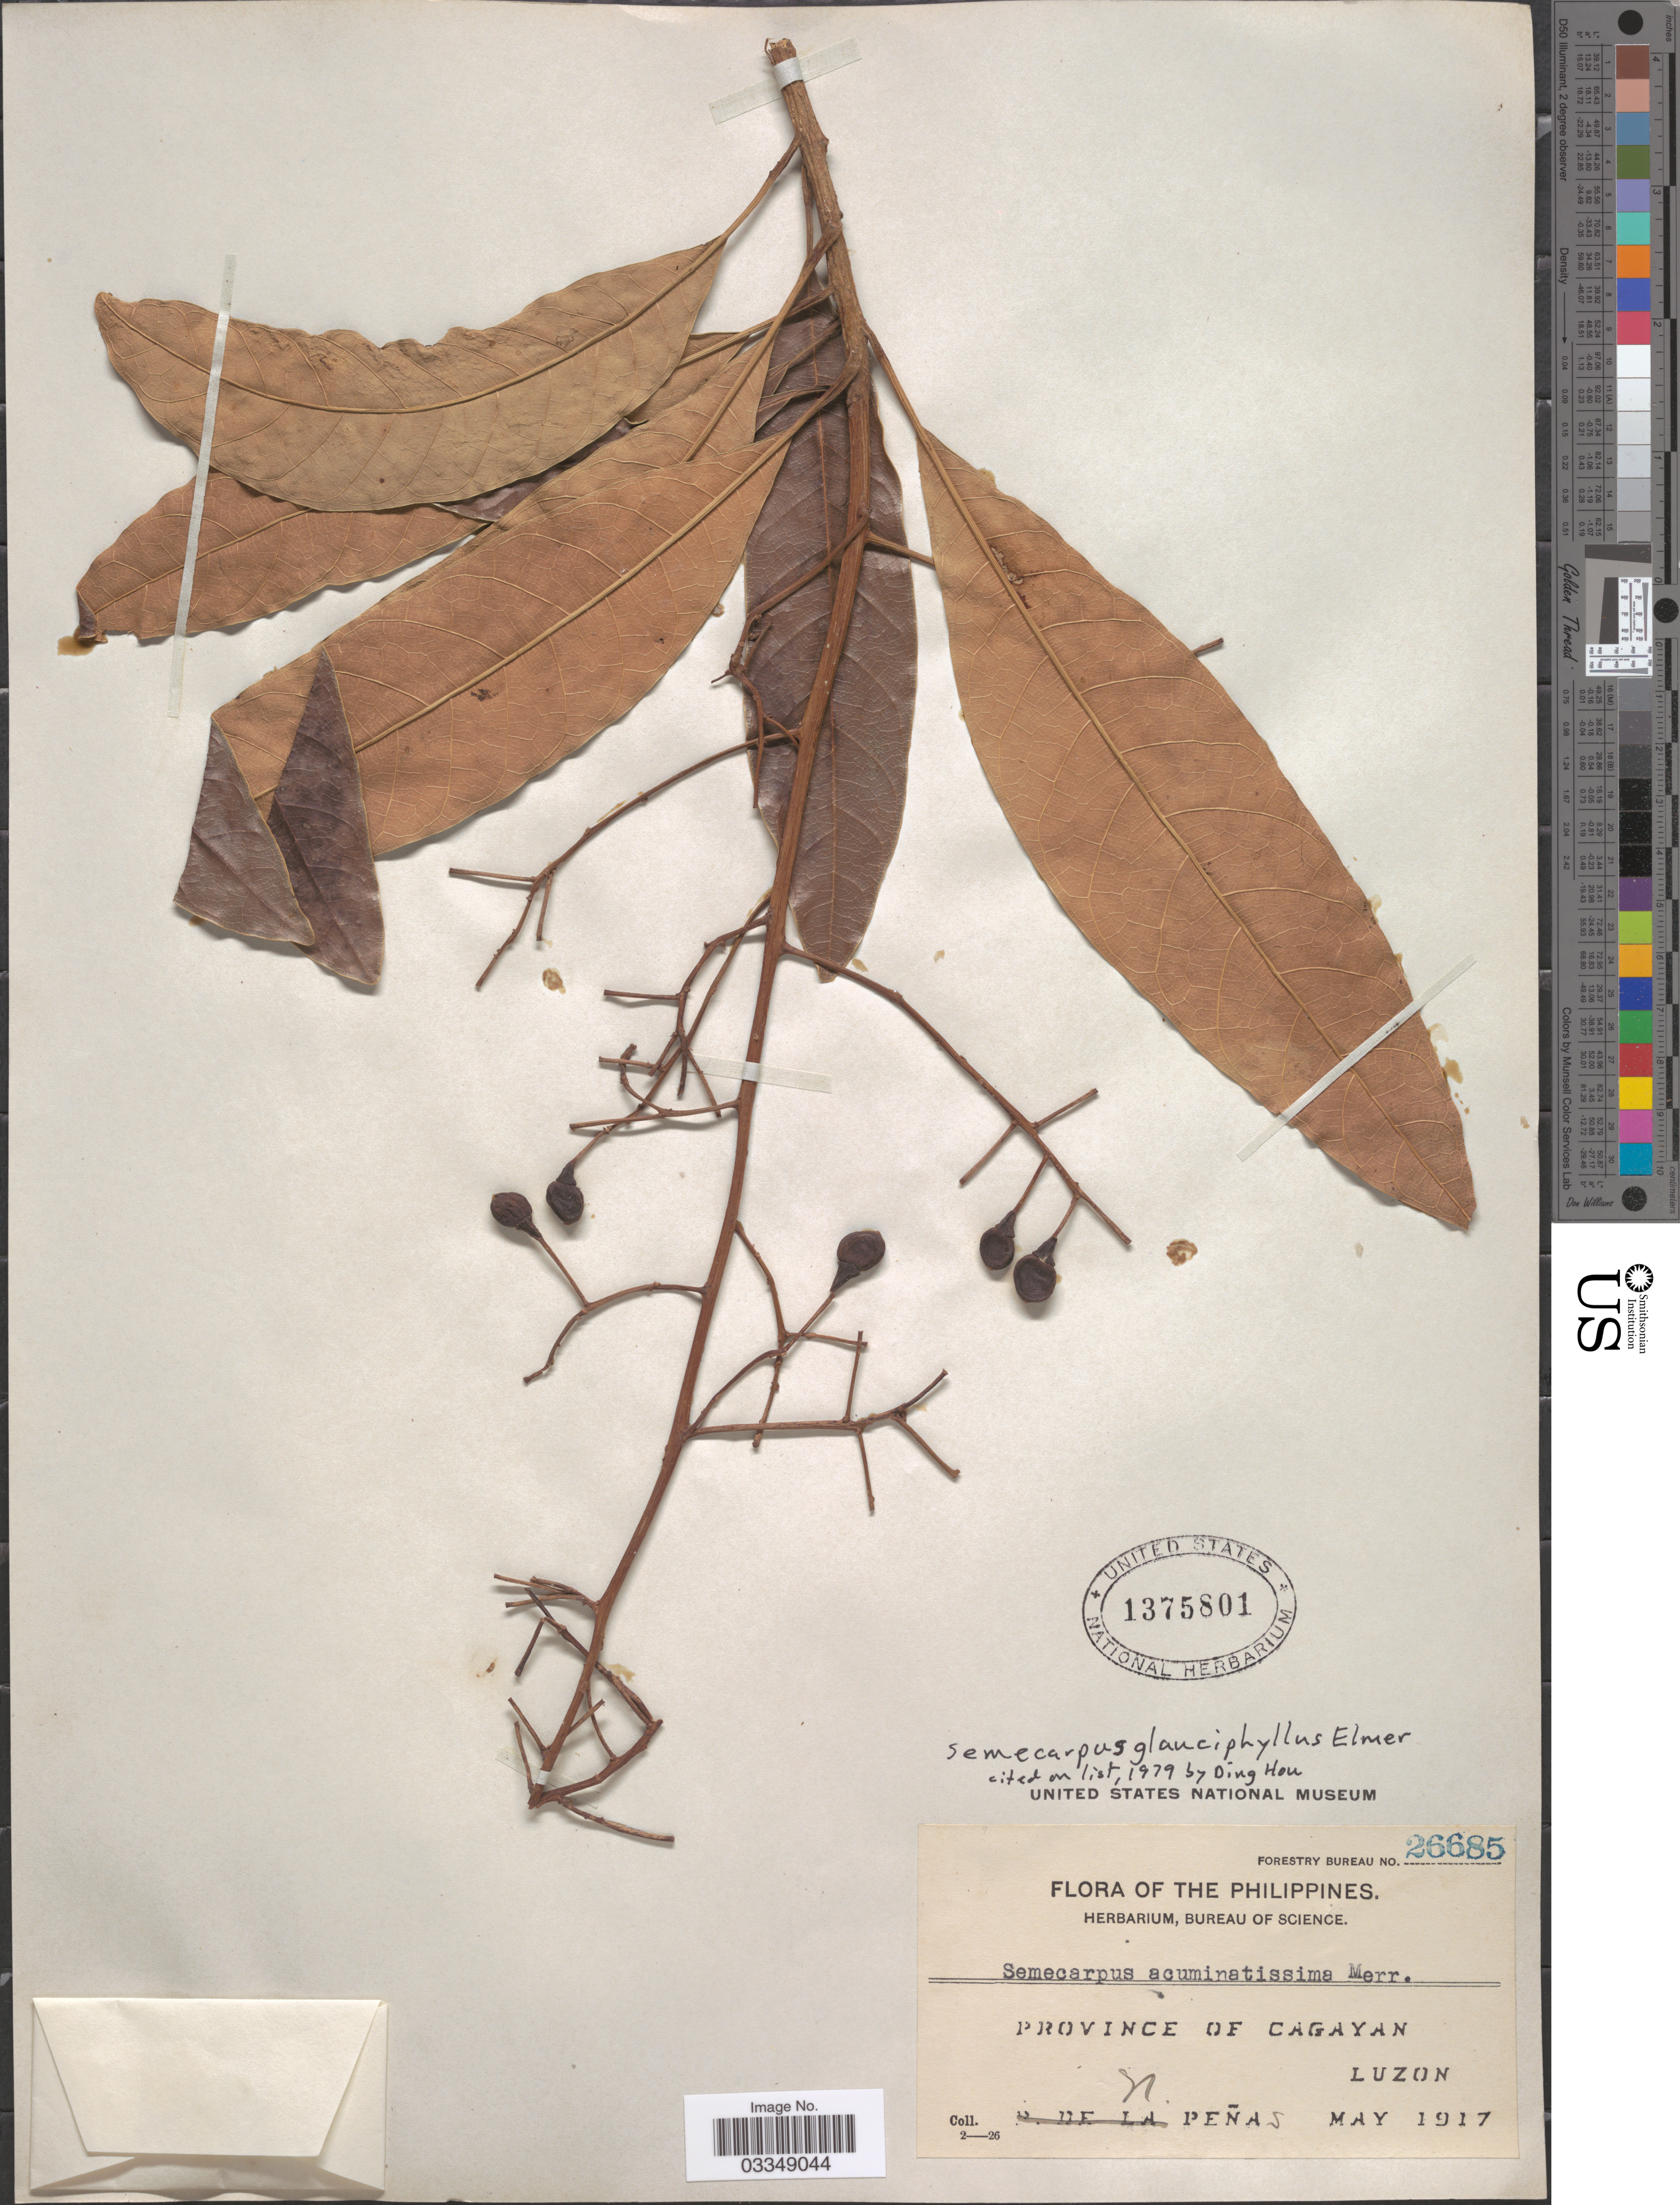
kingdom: Plantae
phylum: Tracheophyta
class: Magnoliopsida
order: Sapindales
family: Anacardiaceae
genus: Semecarpus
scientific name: Semecarpus glauciphyllus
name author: Elmer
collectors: N. Penas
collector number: Forestry Bureau 26685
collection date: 1917-05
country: Philippines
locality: Province of Cagayan. Luzon.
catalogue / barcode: US 1375801